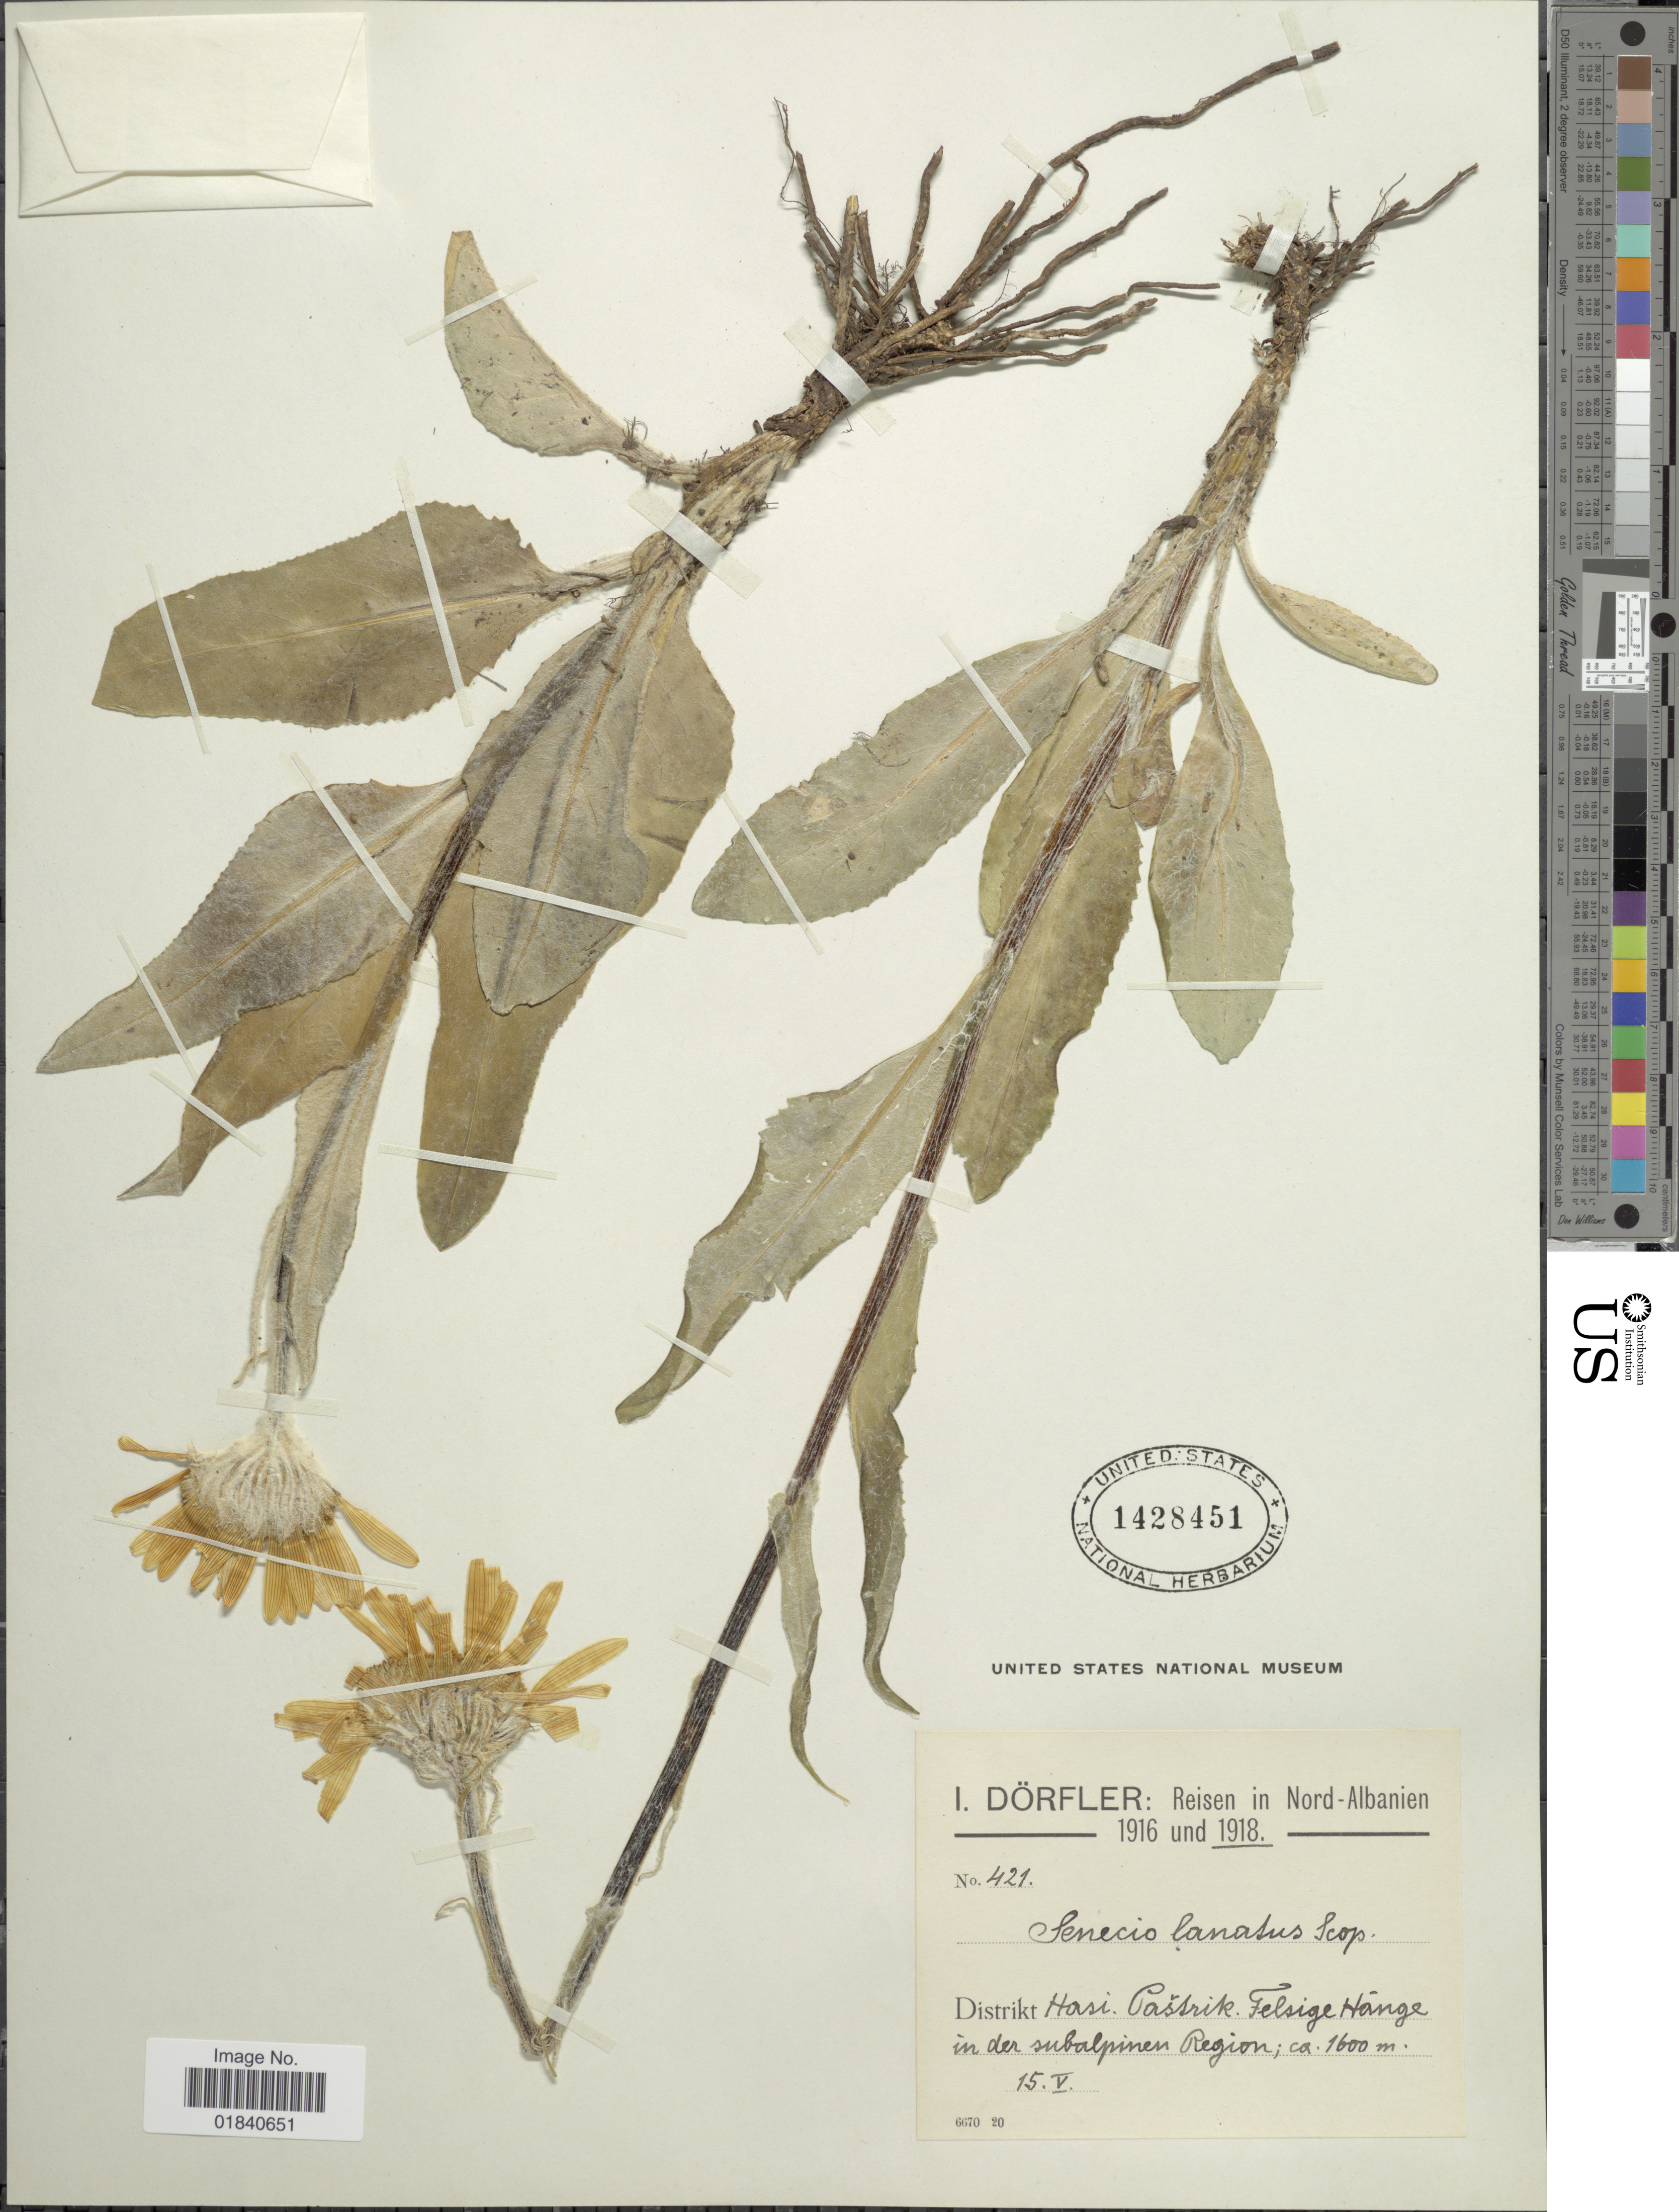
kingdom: Plantae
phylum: Tracheophyta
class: Magnoliopsida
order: Asterales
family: Asteraceae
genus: Senecio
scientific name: Senecio lanatus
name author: Scop.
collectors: I. Dörfler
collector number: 421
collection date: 1918-05-15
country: Albania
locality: Nord-Albanien. Distrikt Hasi. Pastrik. Felsige Hange in der subalpinen Region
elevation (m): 1600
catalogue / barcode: US 1428451